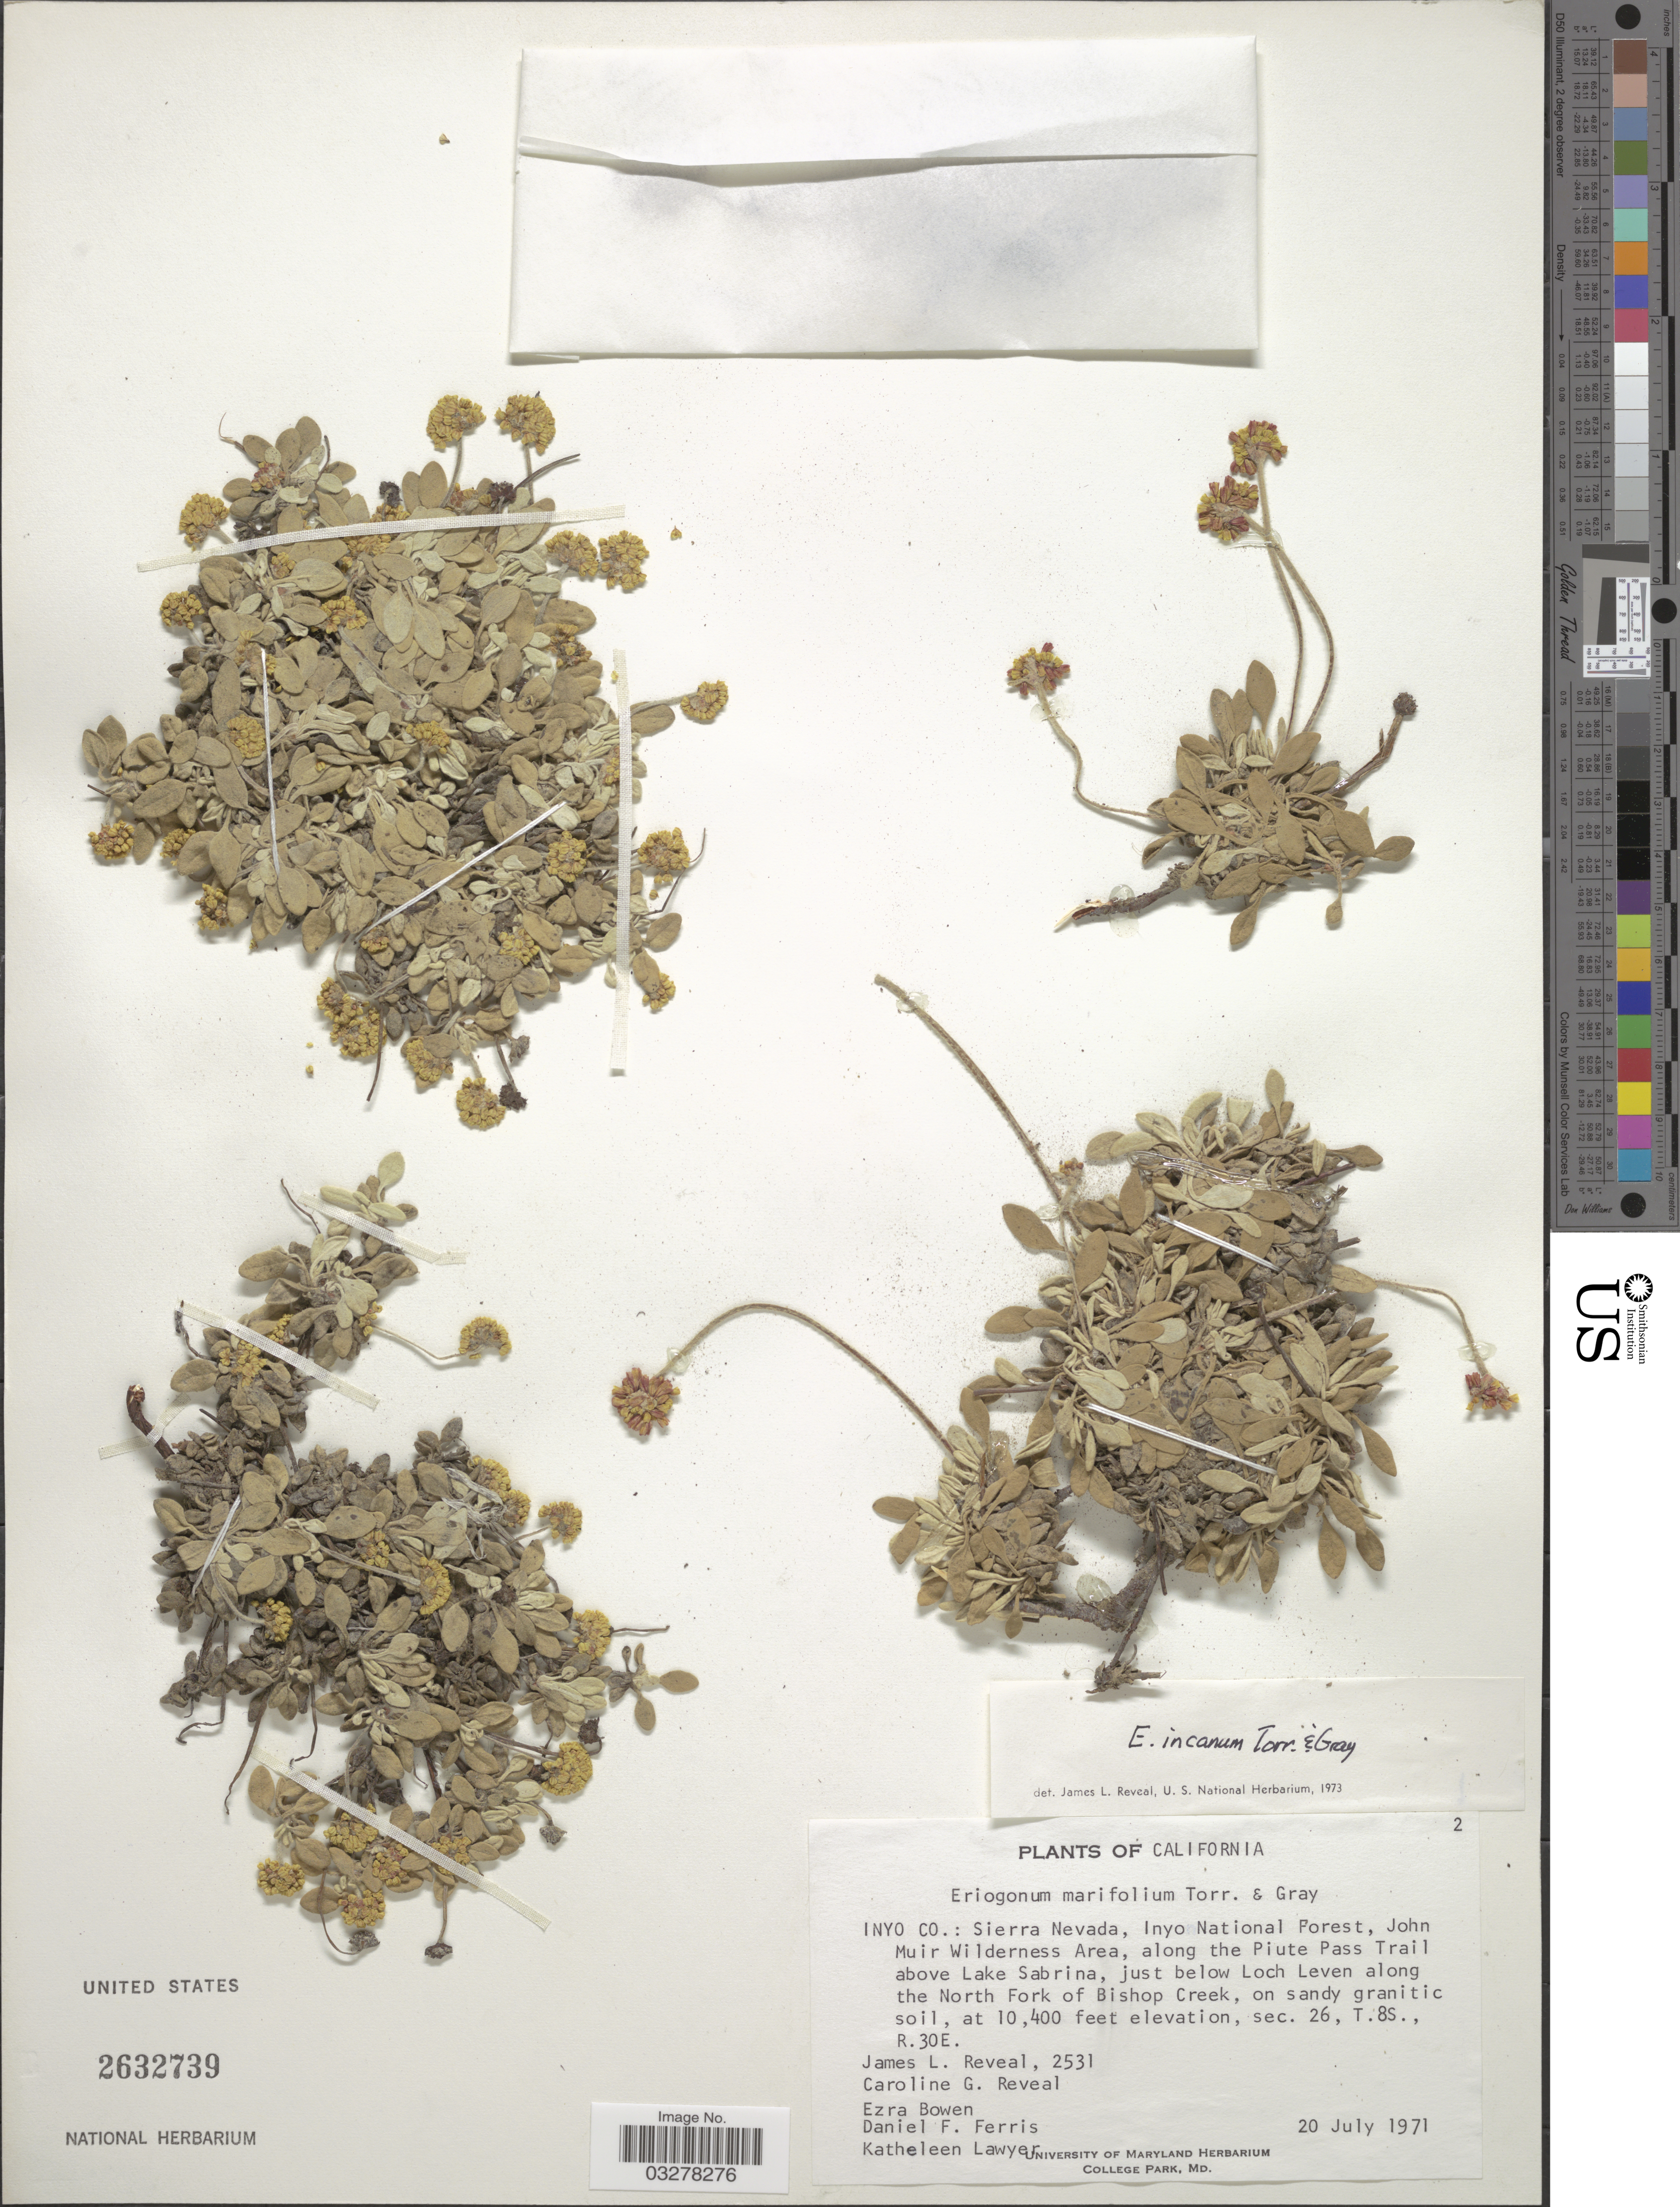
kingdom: Plantae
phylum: Tracheophyta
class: Magnoliopsida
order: Caryophyllales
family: Polygonaceae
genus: Eriogonum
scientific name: Eriogonum marifolium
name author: Torr. & A. Gray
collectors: J. L. Reveal, C. G. Reveal, E. Bowen, D. Ferris & K. Lawyer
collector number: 2531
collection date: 1971-07-20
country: United States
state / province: California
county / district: Inyo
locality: Inyo Co.: Sierra Nevada, Inyo National Forest, John Muir Wilderniss Area, along the Piute Pass Trail above Lake Sabrina, just below Loch Leven along the North Fork of Bishop Creek. Sec. 26, T. 8S., R.30E.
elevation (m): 3170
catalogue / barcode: US 2632739